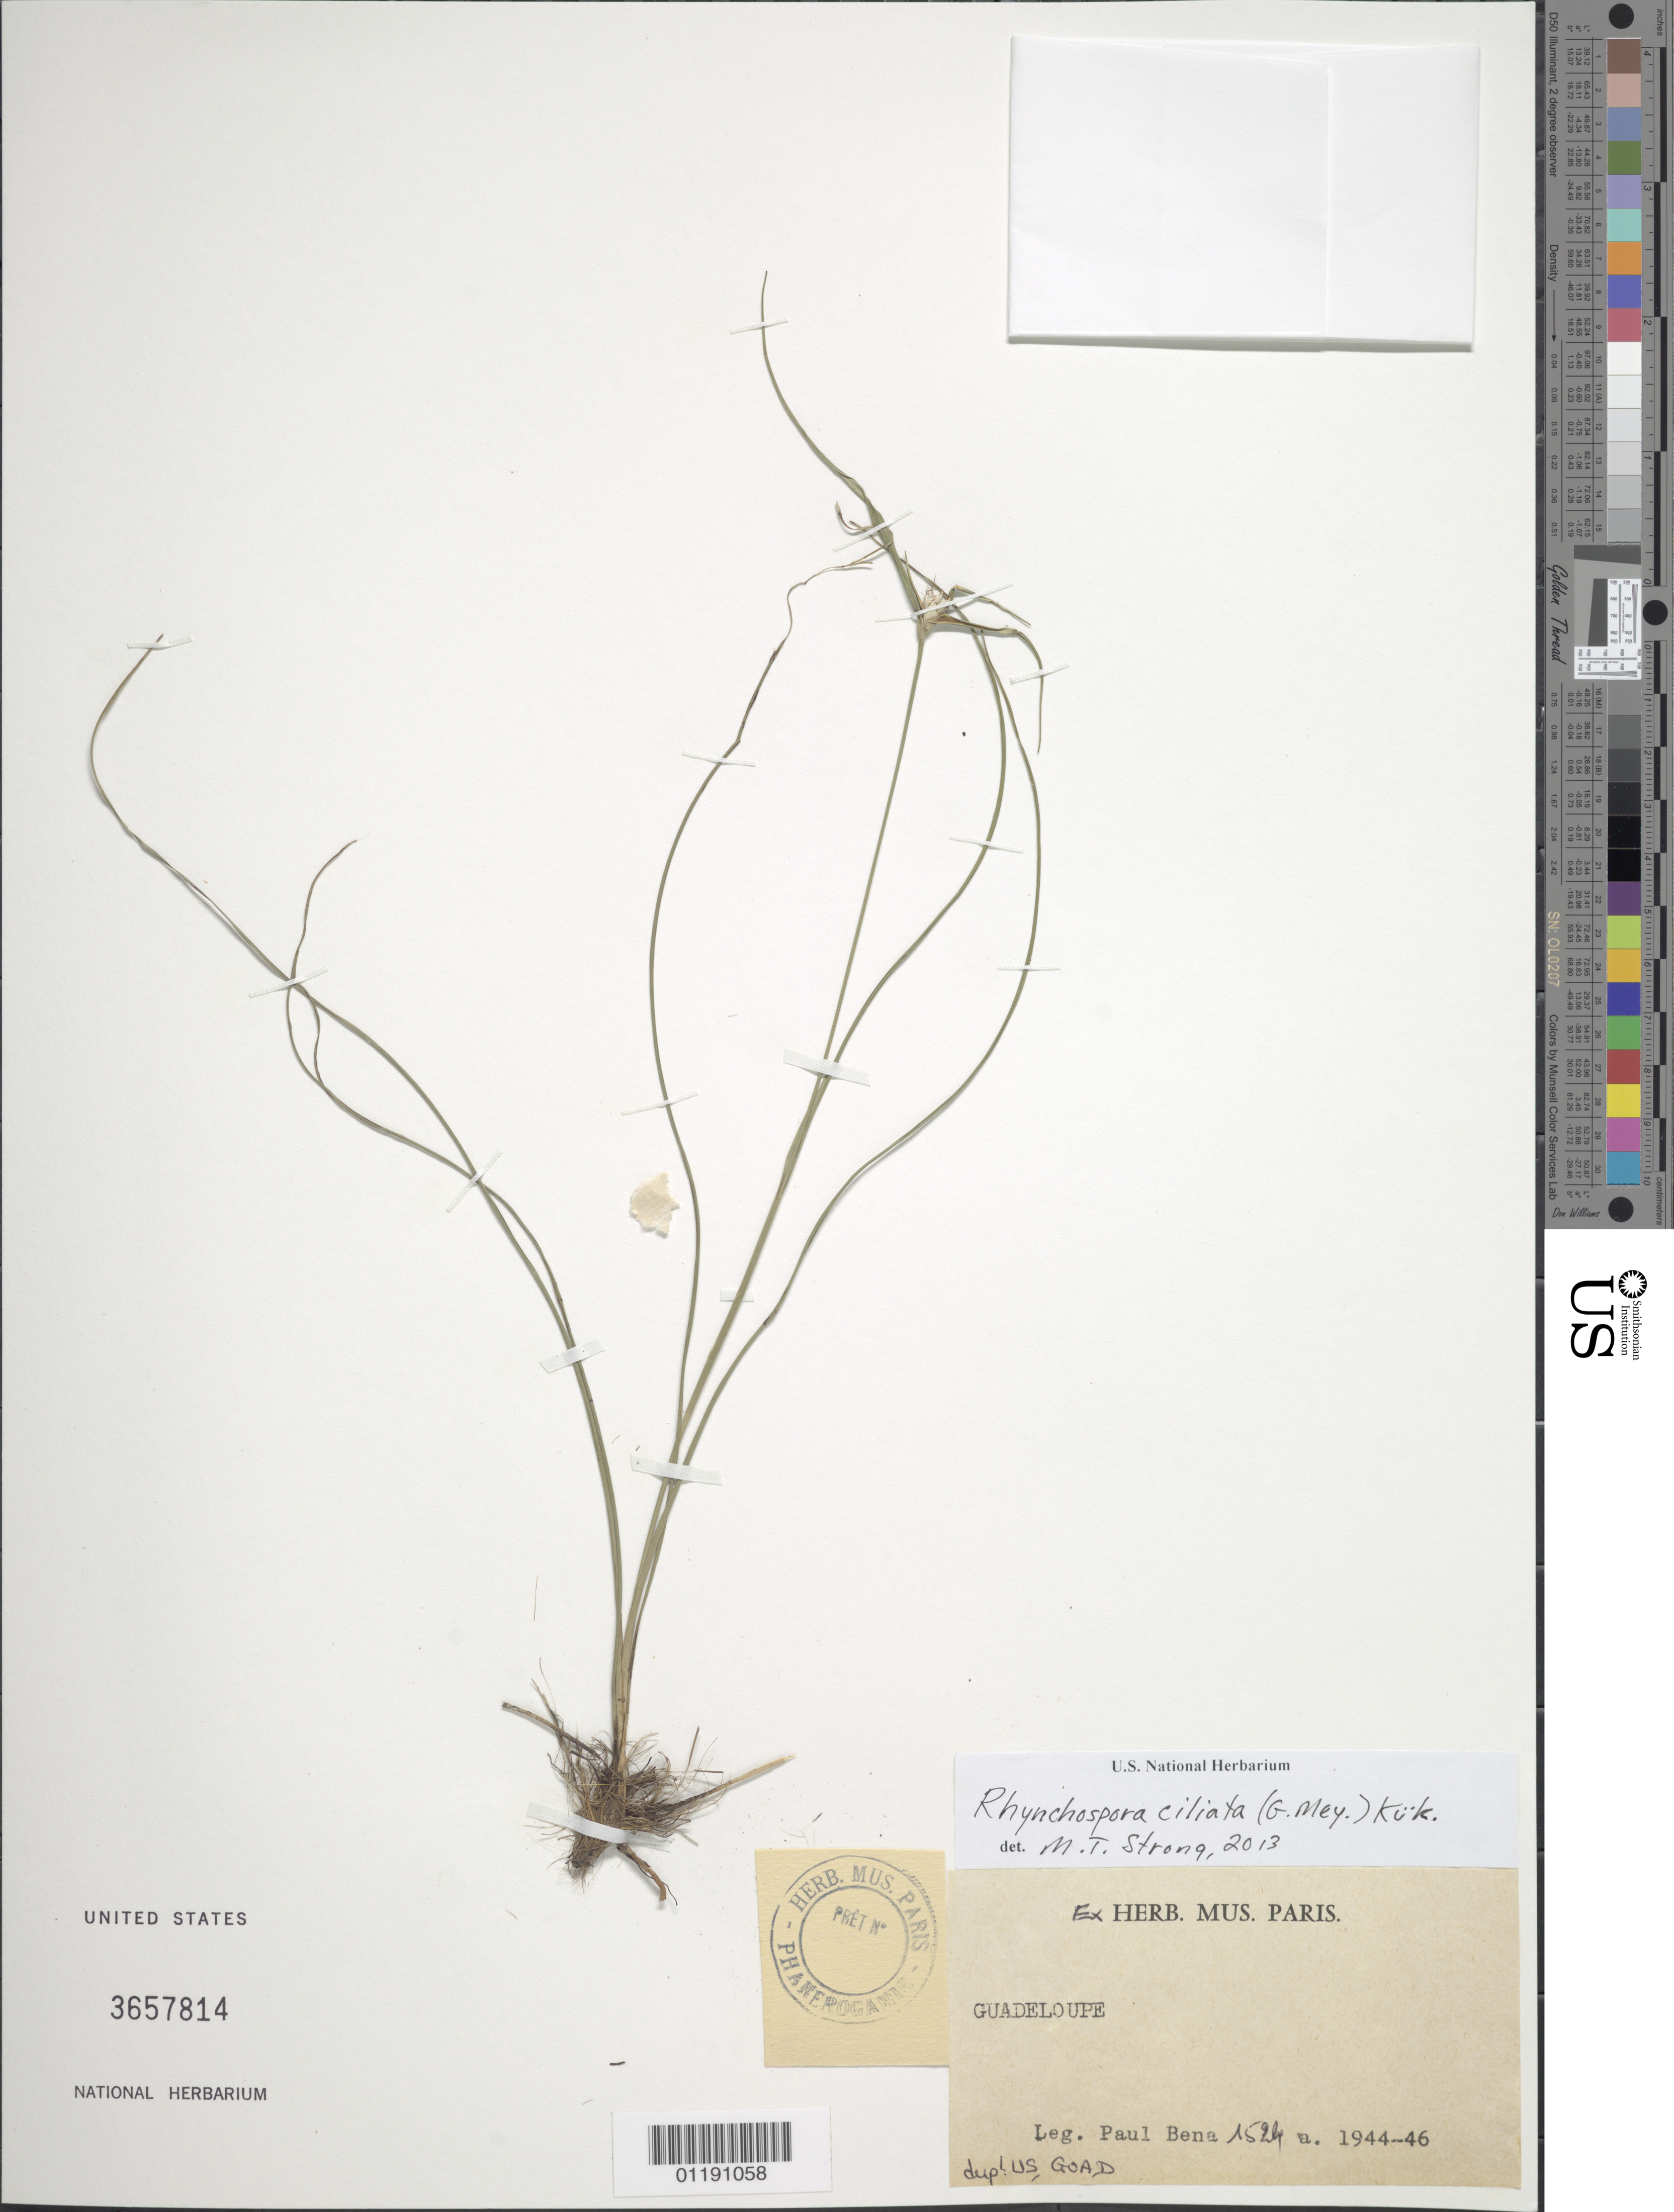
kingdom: Plantae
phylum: Tracheophyta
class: Liliopsida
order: Poales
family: Cyperaceae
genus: Rhynchospora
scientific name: Rhynchospora ciliata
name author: (G. Mey.) Kük.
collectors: P. Bena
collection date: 1944/1946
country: Guadeloupe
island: Leeward Is.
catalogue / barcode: US 3657814